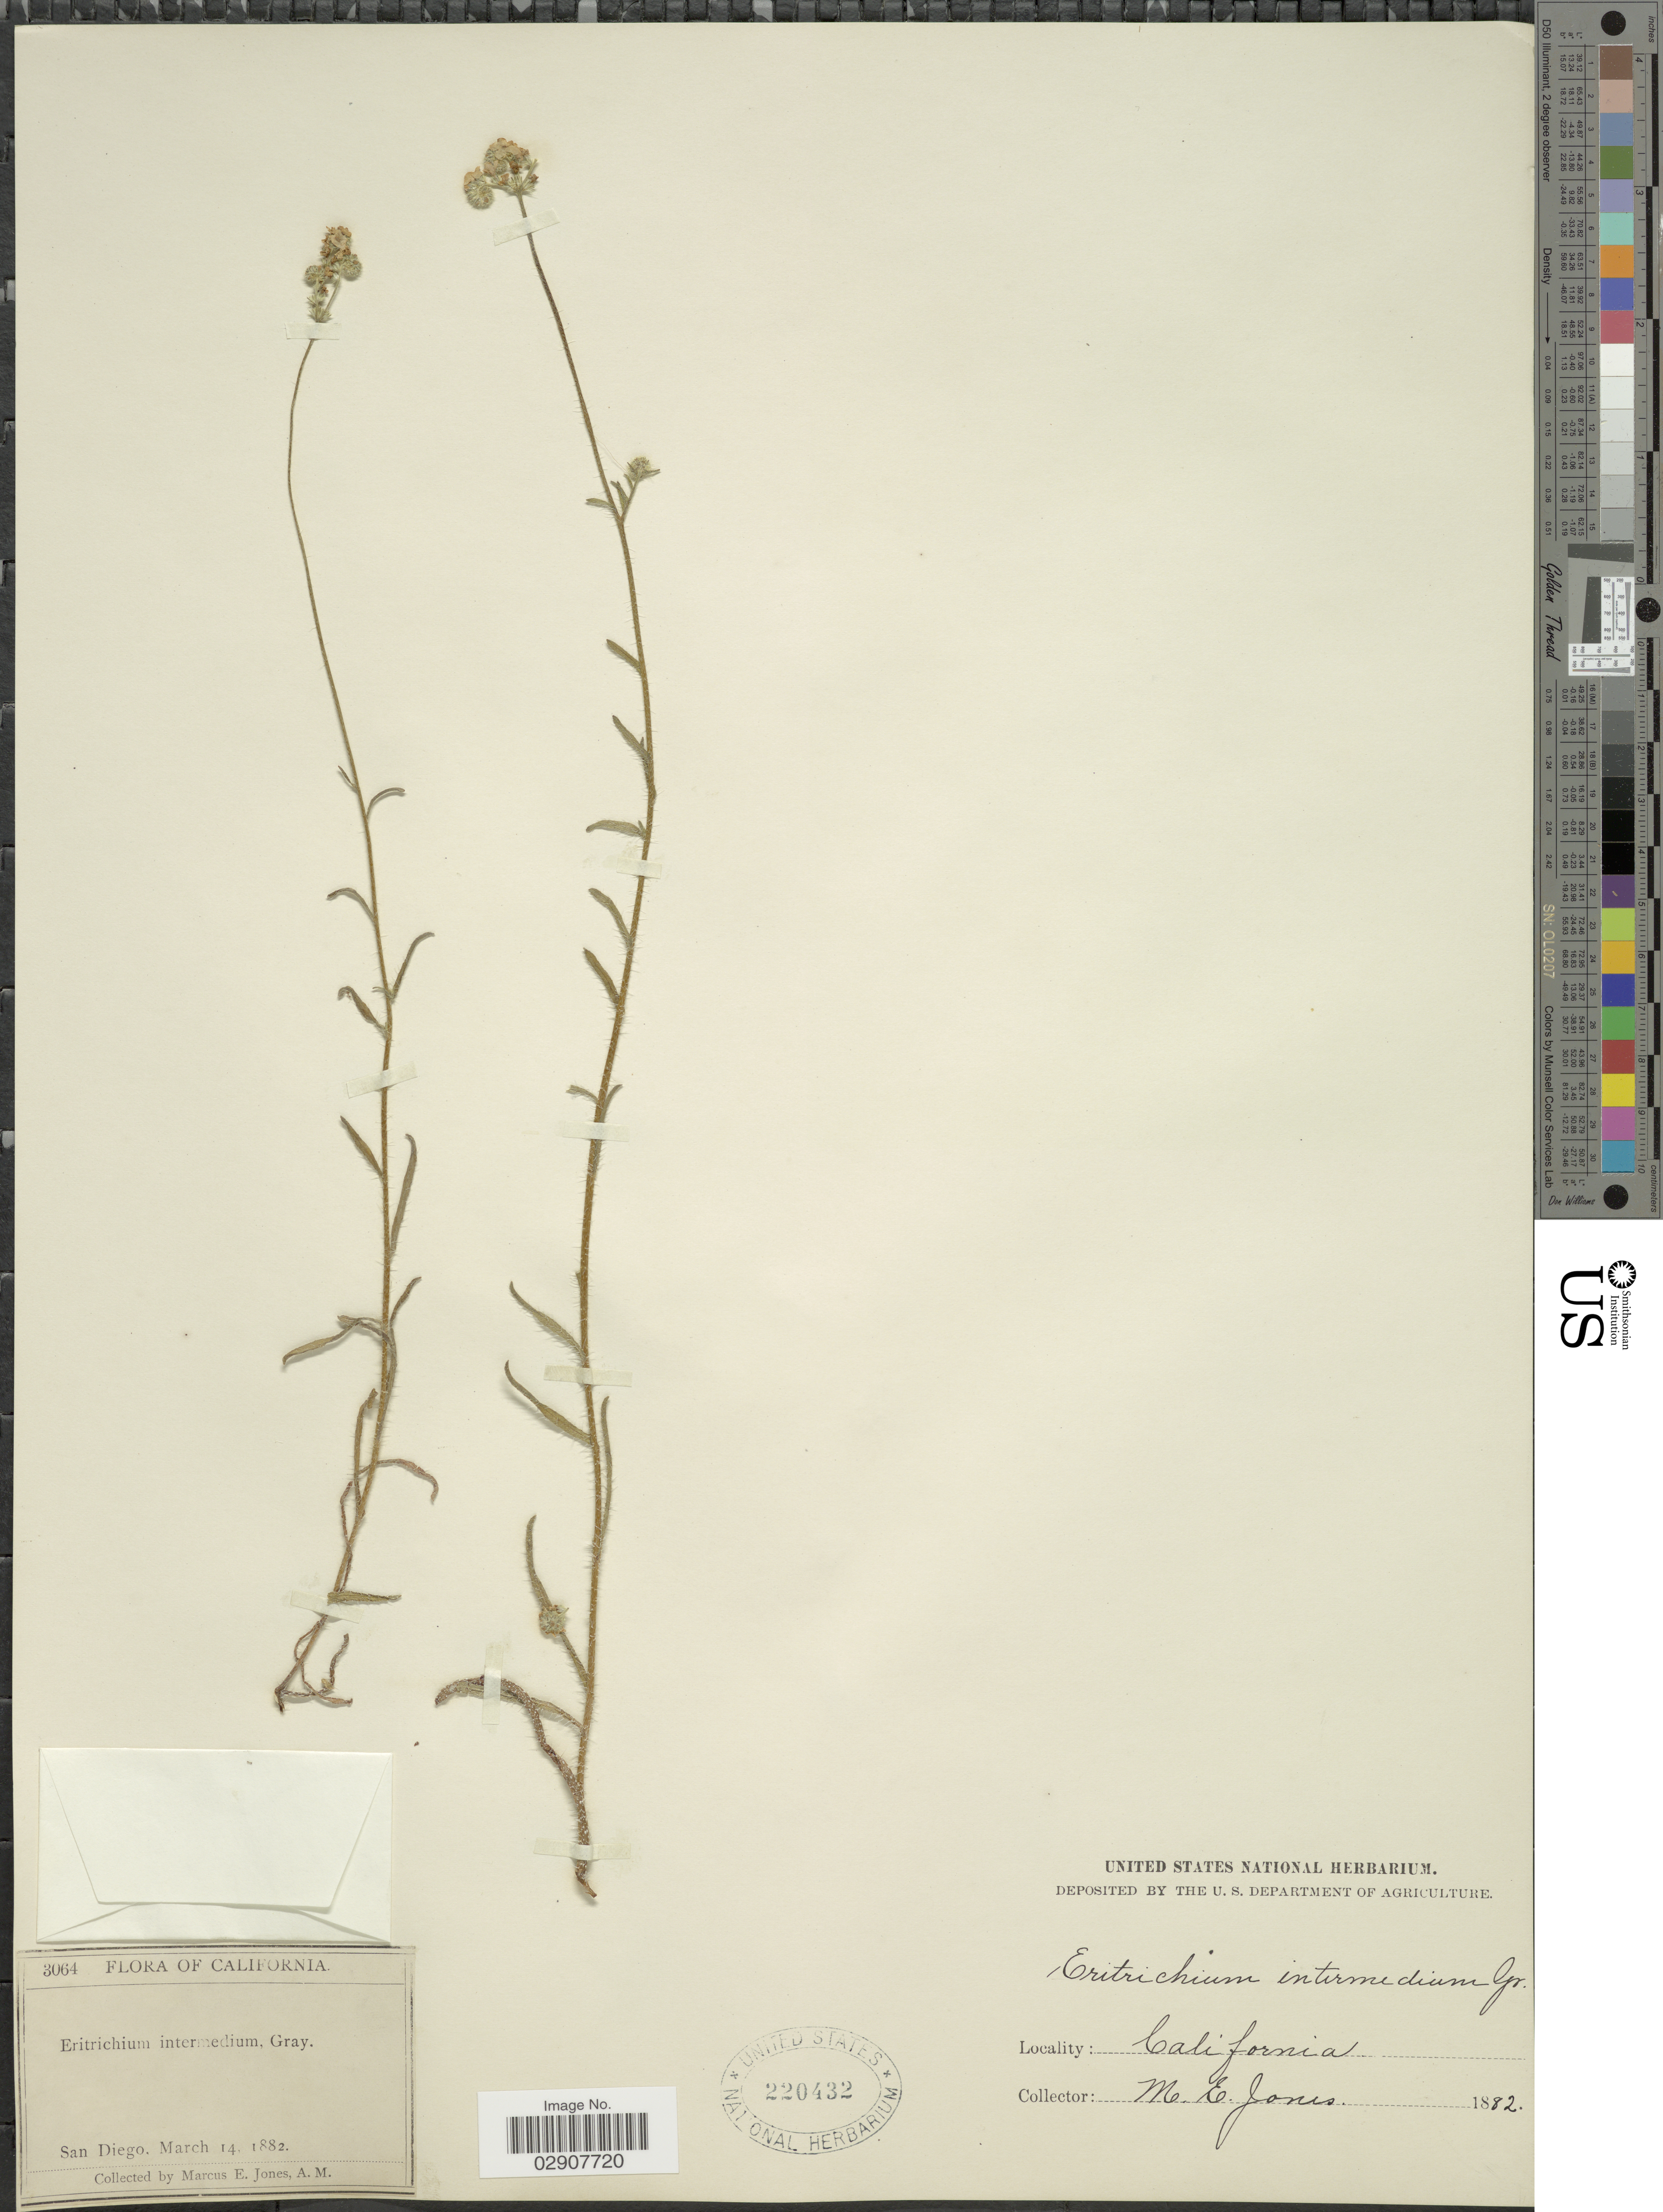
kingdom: Plantae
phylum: Tracheophyta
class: Magnoliopsida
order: Boraginales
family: Boraginaceae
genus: Cryptantha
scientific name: Cryptantha intermedia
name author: (A. Gray) Greene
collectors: M. E. Jones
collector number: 3064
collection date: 1882-03-14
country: United States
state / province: California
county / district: San Diego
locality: San Diego.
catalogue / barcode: US 220432